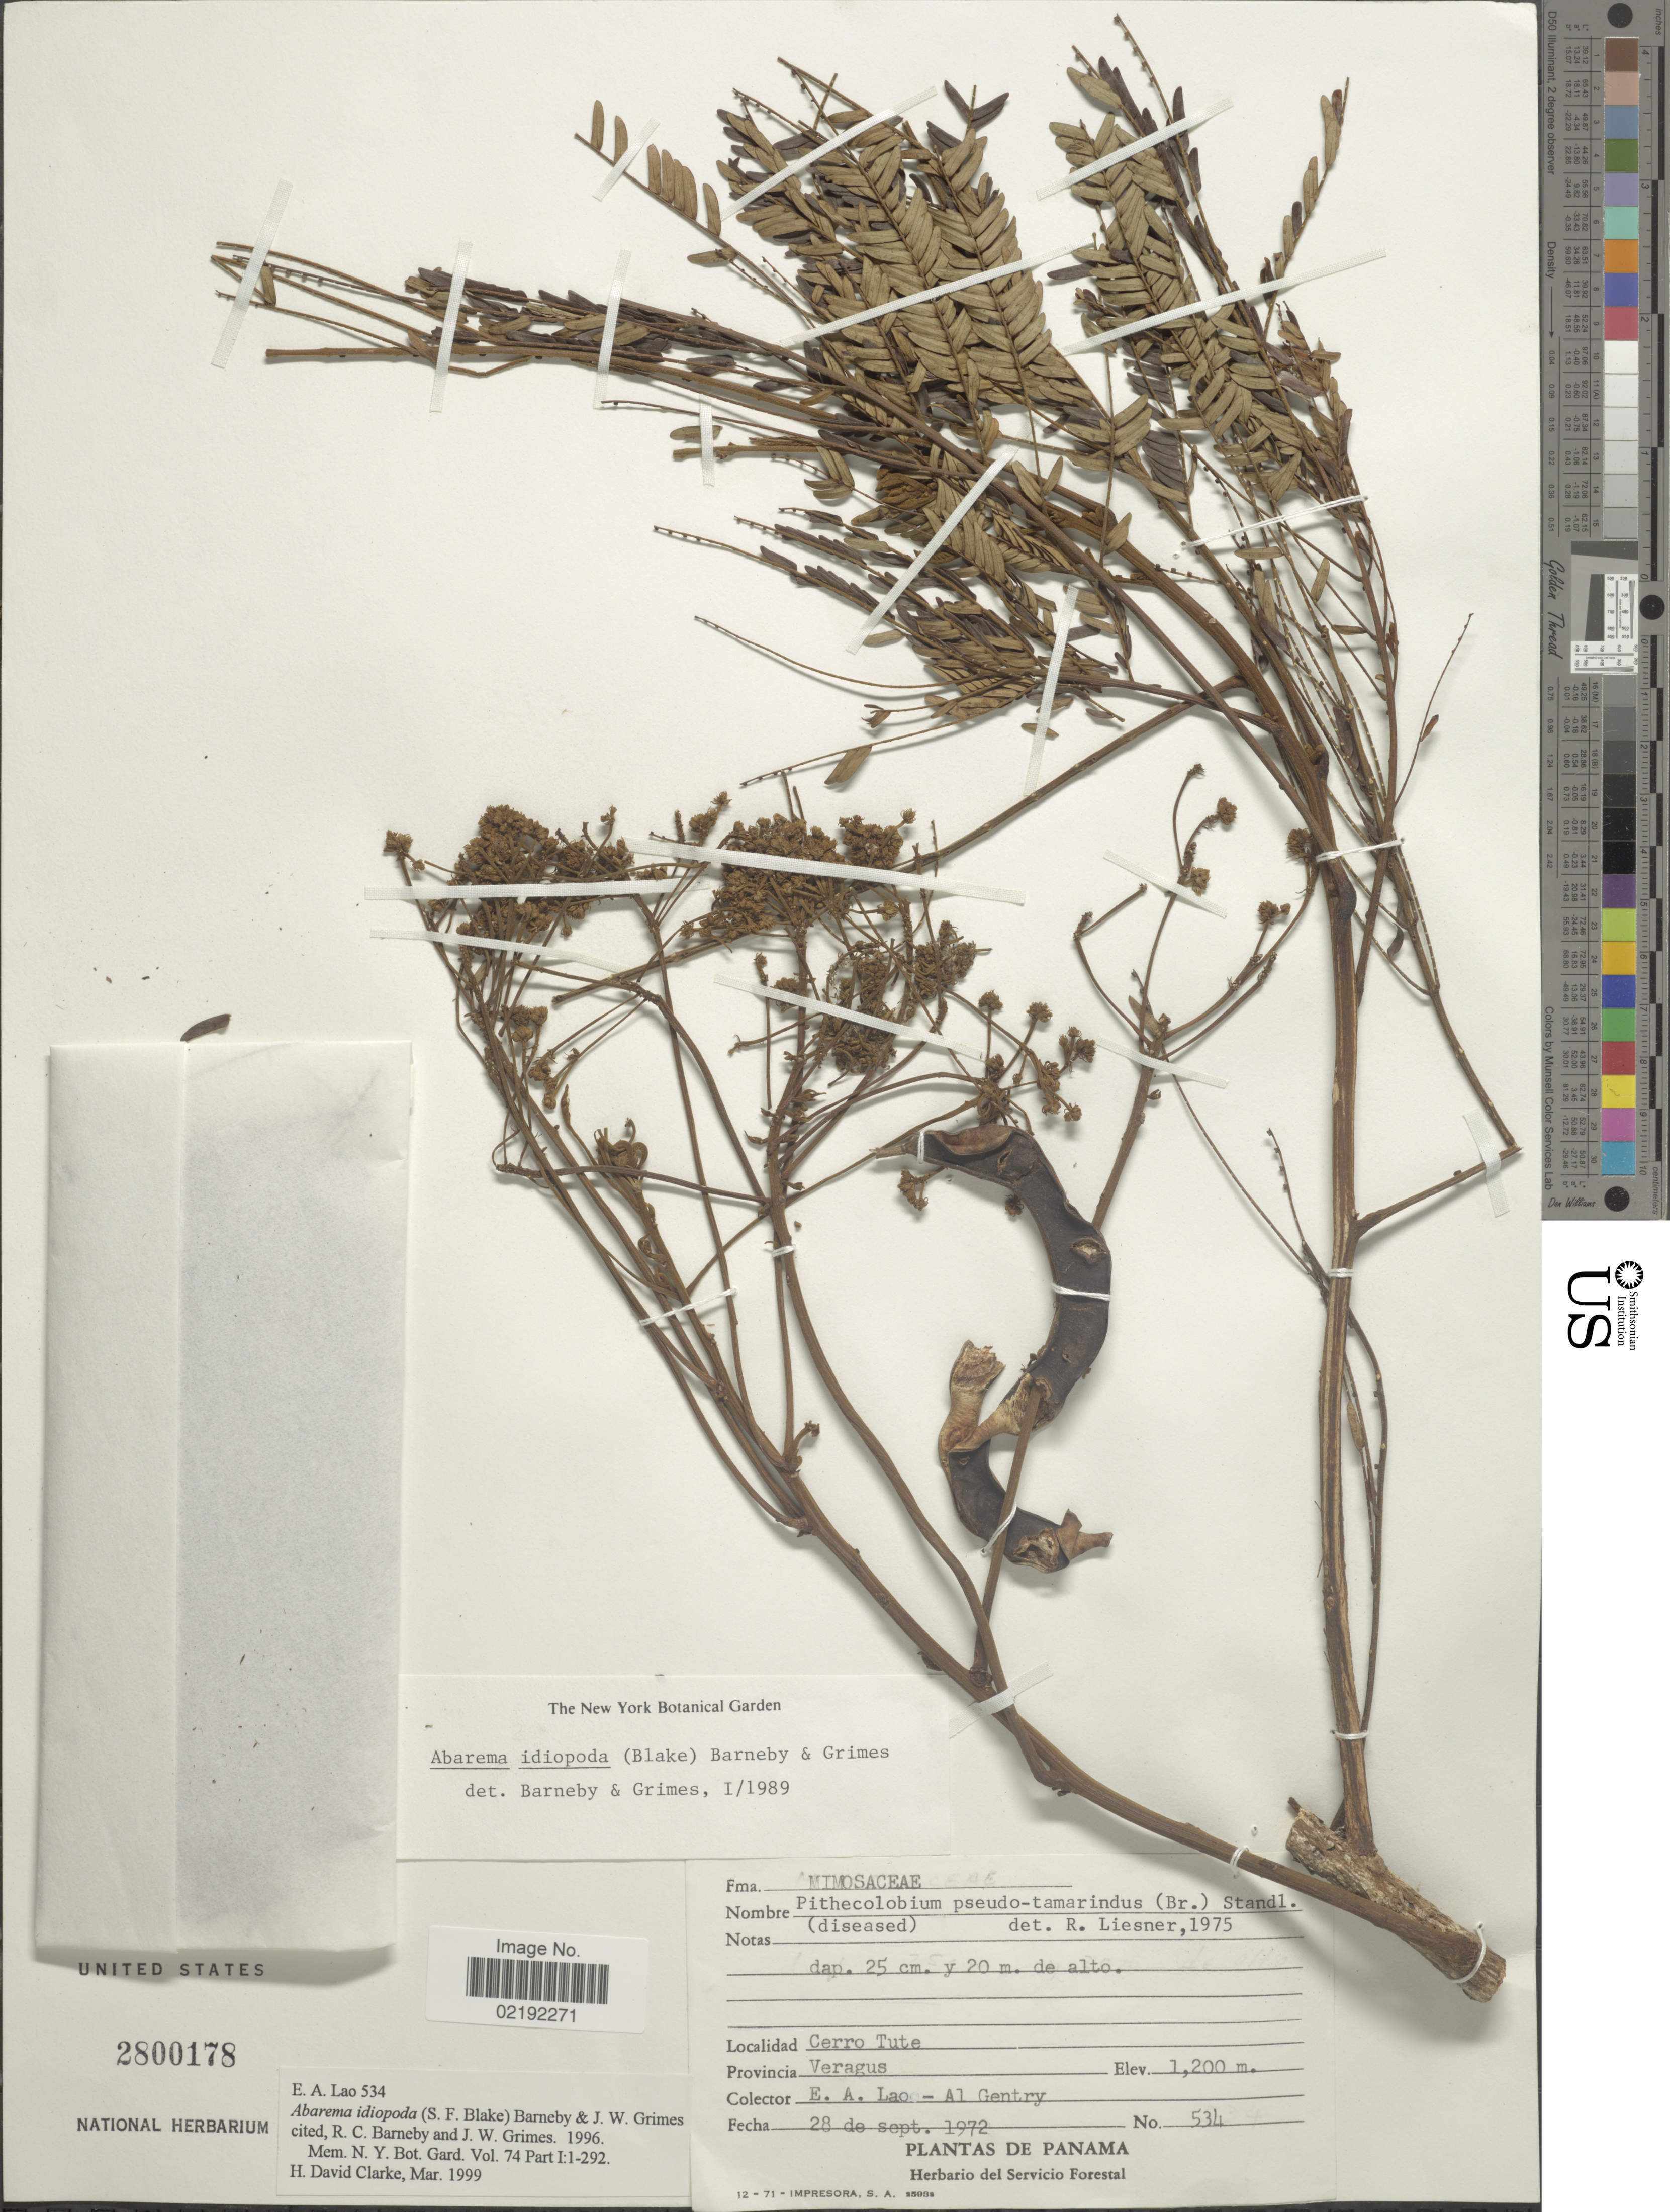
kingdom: Plantae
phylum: Tracheophyta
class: Magnoliopsida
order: Fabales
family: Fabaceae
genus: Abarema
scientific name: Abarema idiopoda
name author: (S.F. Blake) Barneby & J.W. Grimes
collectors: E. Lao & A. H. Gentry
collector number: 534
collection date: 1972-09-28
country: Panama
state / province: Veraguas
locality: Cerro Tute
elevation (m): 1200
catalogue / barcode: US 2800178